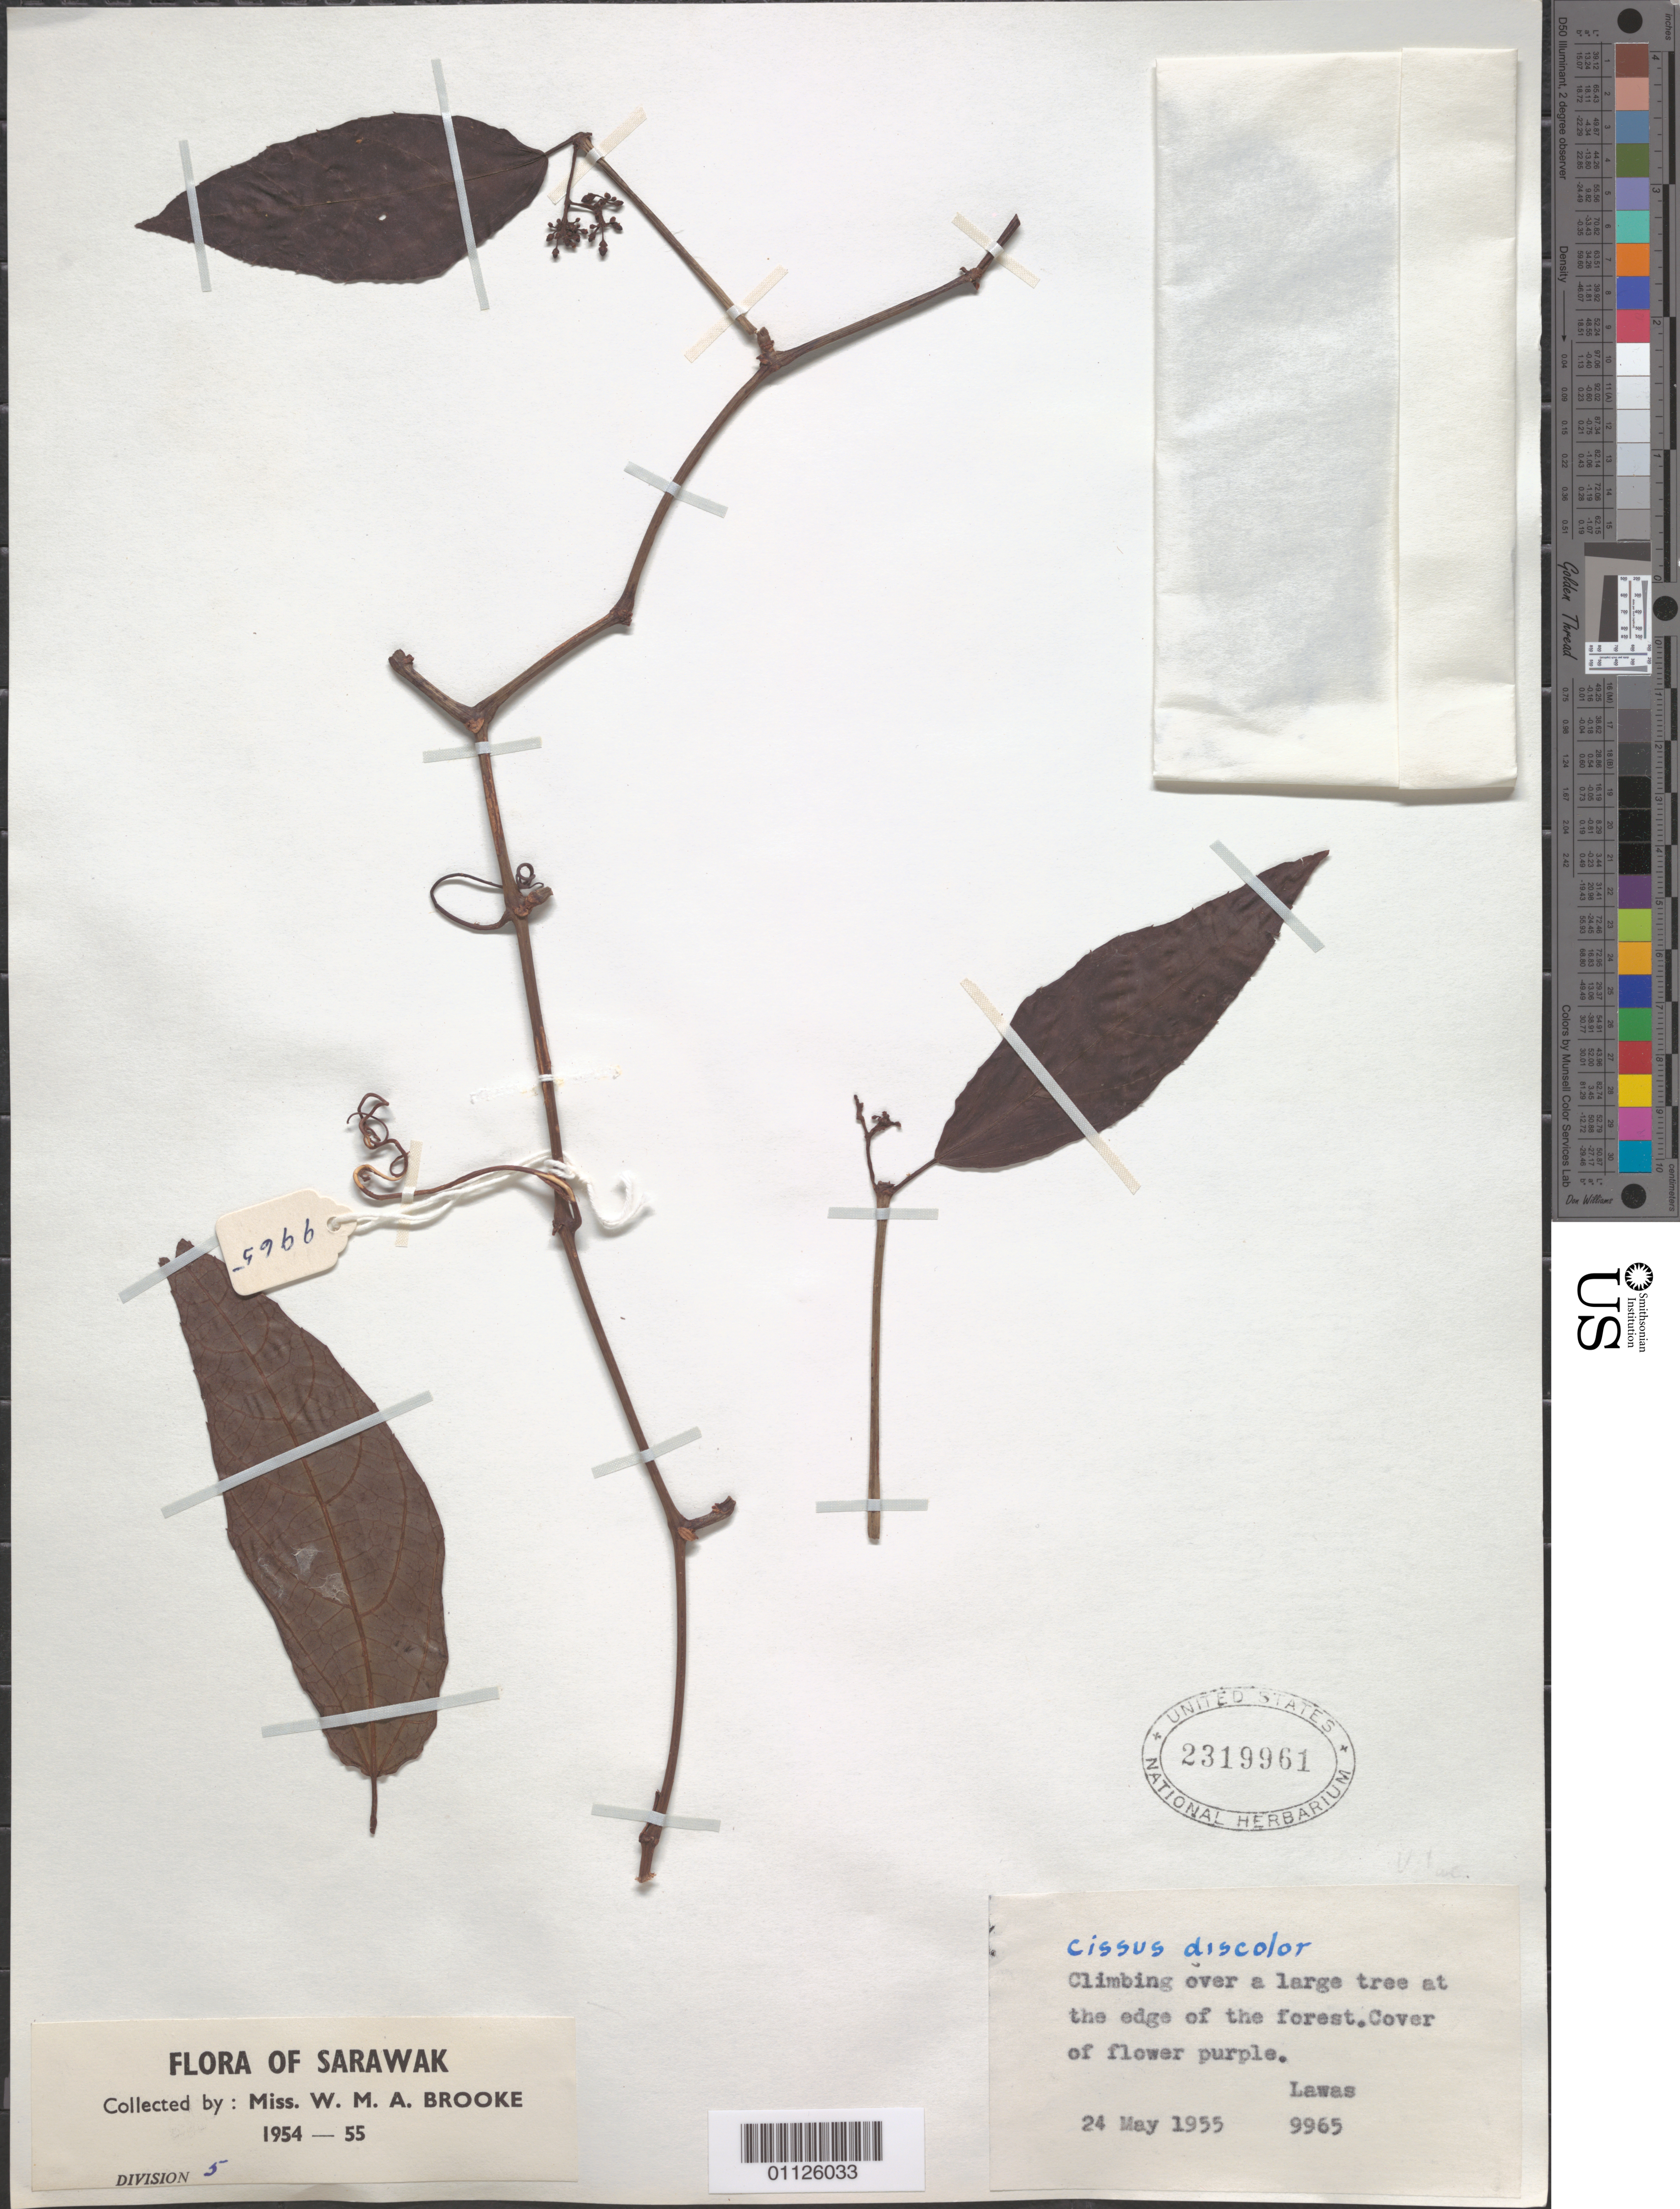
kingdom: Plantae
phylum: Tracheophyta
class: Magnoliopsida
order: Vitales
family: Vitaceae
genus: Cissus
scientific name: Cissus discolor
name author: Blume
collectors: W. Brooke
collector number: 9965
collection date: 1955-05-24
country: Malaysia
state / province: Sarawak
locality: Lawas.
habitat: Climbing over a large tree at the edge of the forest.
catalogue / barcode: US 2319961